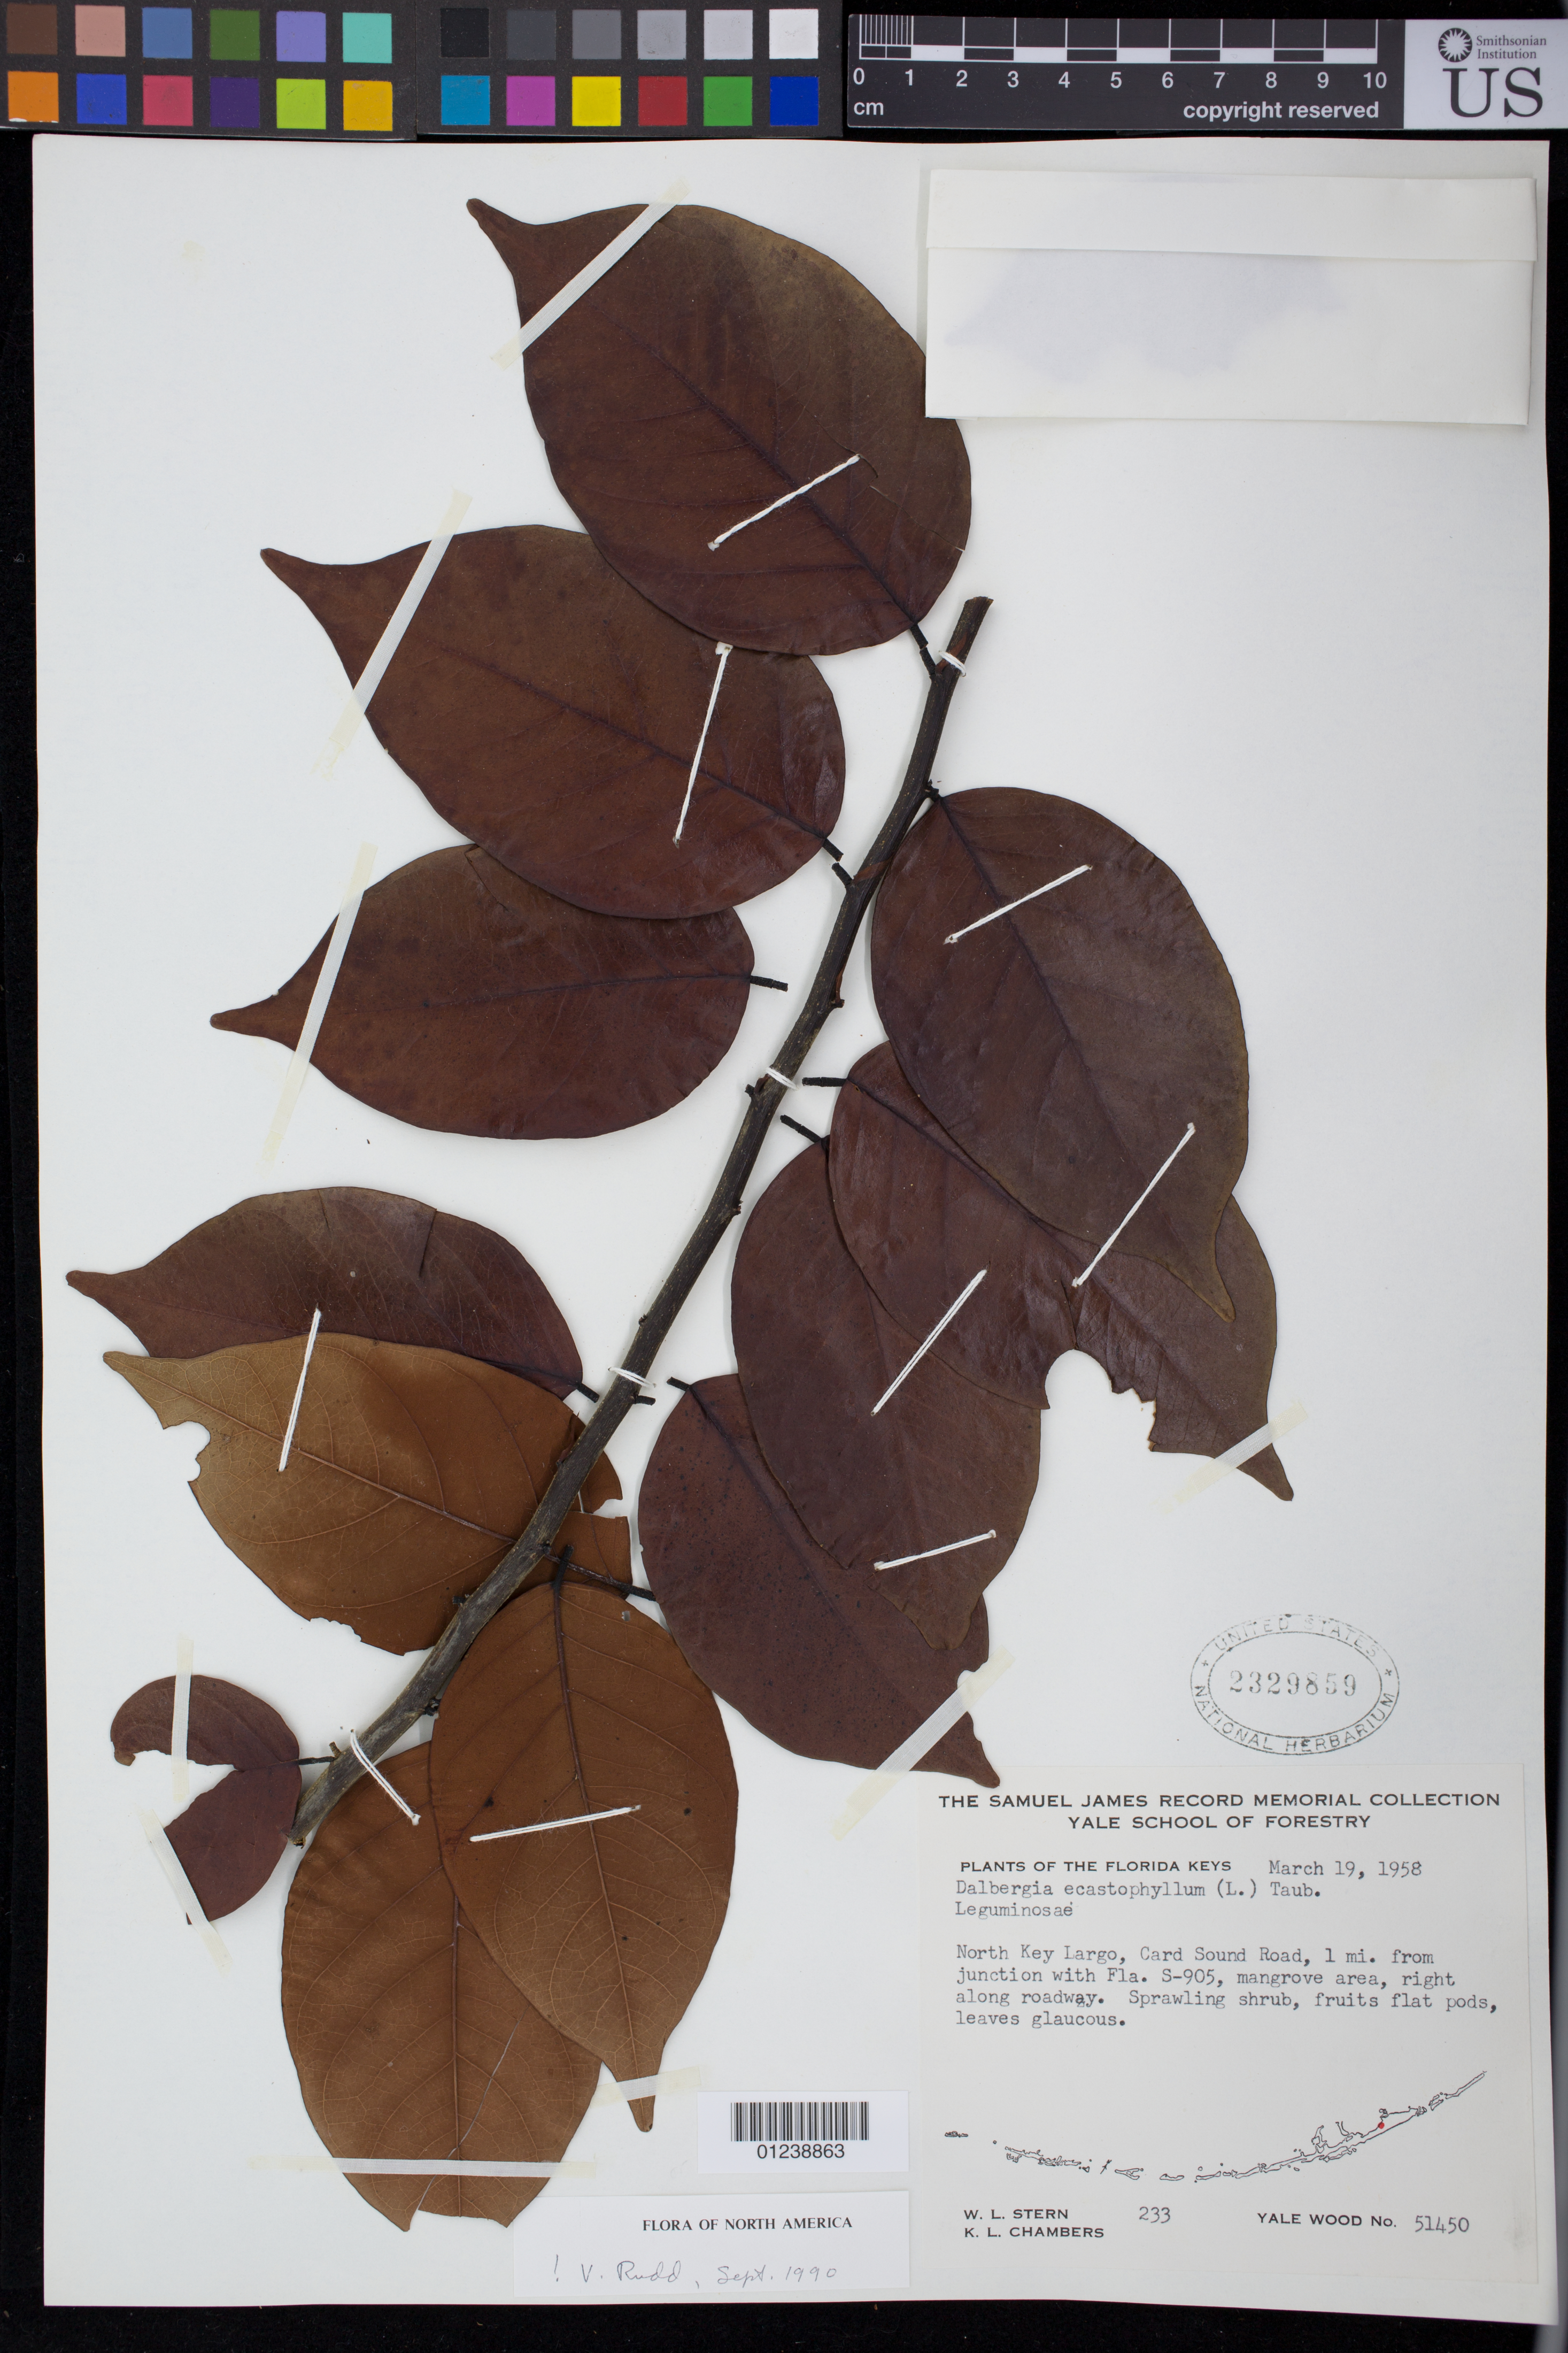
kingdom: Plantae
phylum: Tracheophyta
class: Magnoliopsida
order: Fabales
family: Fabaceae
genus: Dalbergia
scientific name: Dalbergia ecastaphyllum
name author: (L.) Taub.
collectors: W. L. Stern & K. L. Chambers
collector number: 233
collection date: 1958-03-19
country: United States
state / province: Florida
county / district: Monroe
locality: North Key Largo, Card Sound Road, 1 mi from junction with Fla. S-905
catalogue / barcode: US 2329859